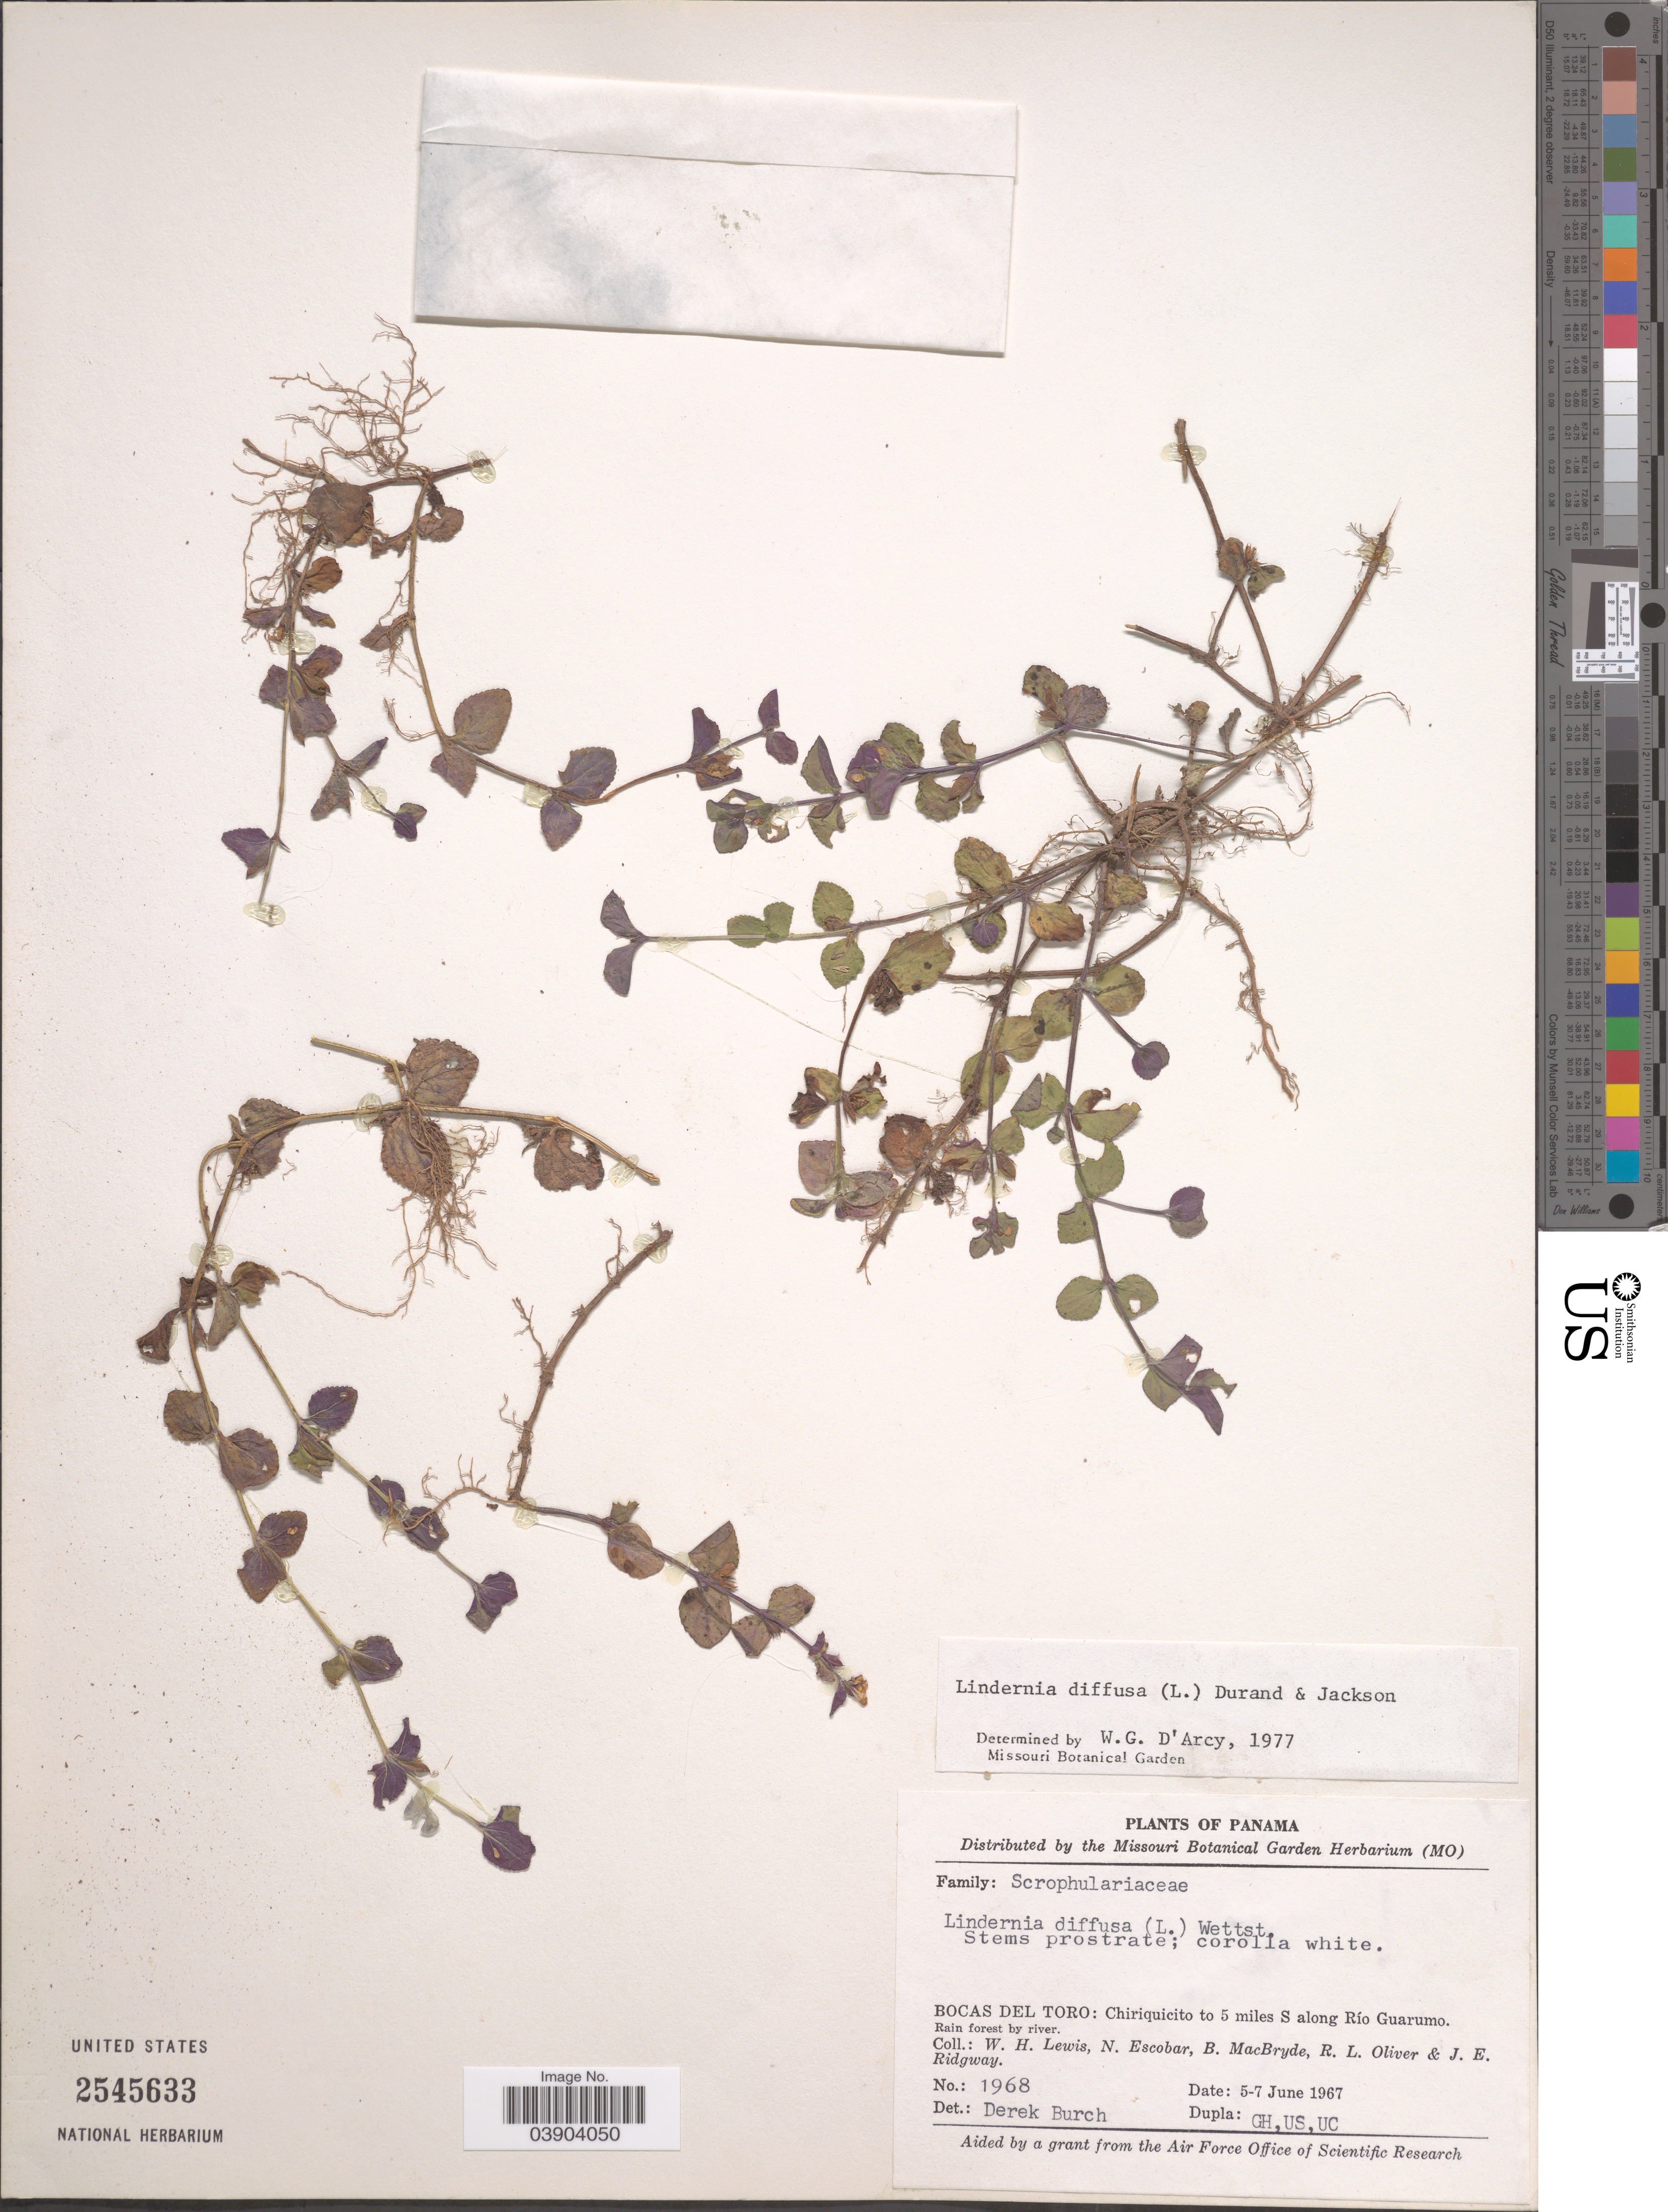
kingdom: Plantae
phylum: Tracheophyta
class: Magnoliopsida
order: Lamiales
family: Linderniaceae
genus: Lindernia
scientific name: Lindernia diffusa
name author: (L.) Wettst.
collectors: W. H. Lewis, N. Escobar, B. MacBryde, R. Oliver & J. Ridgway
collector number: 1968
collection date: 1967-06-05/1967-06-07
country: Panama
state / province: Bocas del Toro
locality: Chiriquicito to 5 miles S along Río Guarumo.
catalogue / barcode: US 2545633